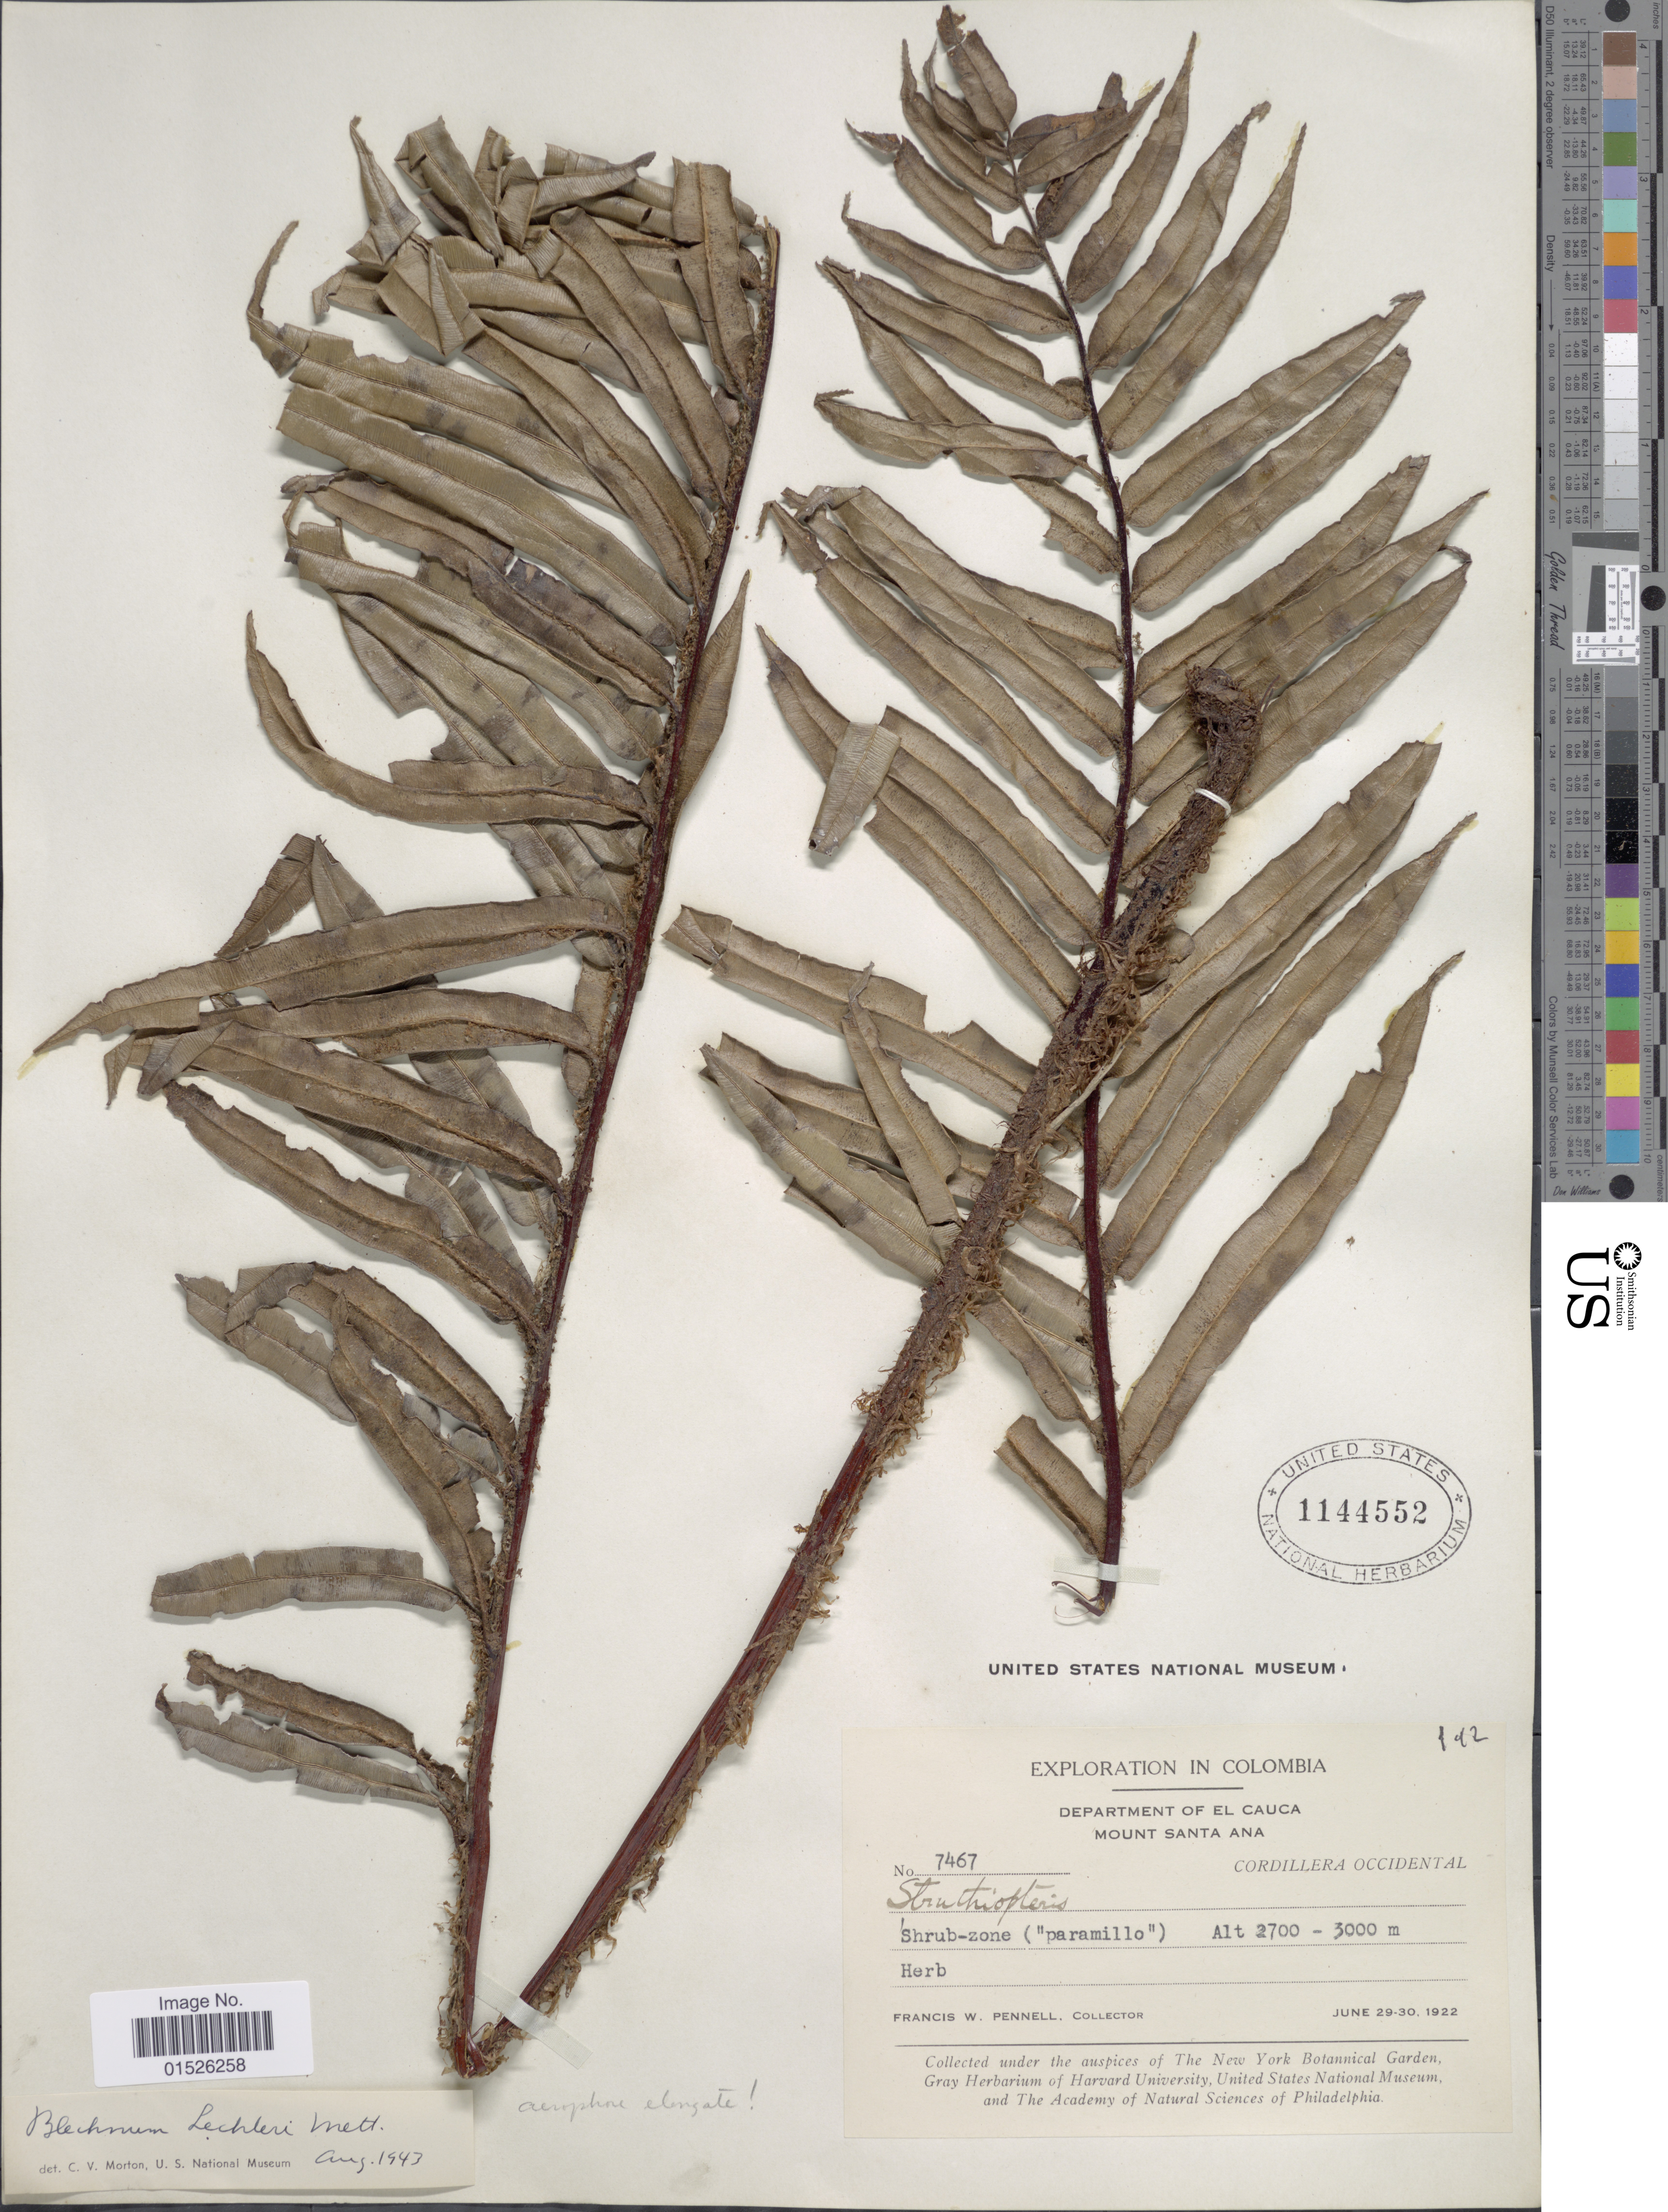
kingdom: Plantae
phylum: Tracheophyta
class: Polypodiopsida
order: Polypodiales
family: Blechnaceae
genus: Blechnum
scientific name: Blechnum lechleri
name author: Mett.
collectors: F. W. Pennell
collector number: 7467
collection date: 1922-06-29/1922-06-30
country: Colombia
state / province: Cauca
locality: Department of El Cauca, Mount Santa Ana. Cordillera Occidental.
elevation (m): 2700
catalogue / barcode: US 1144552